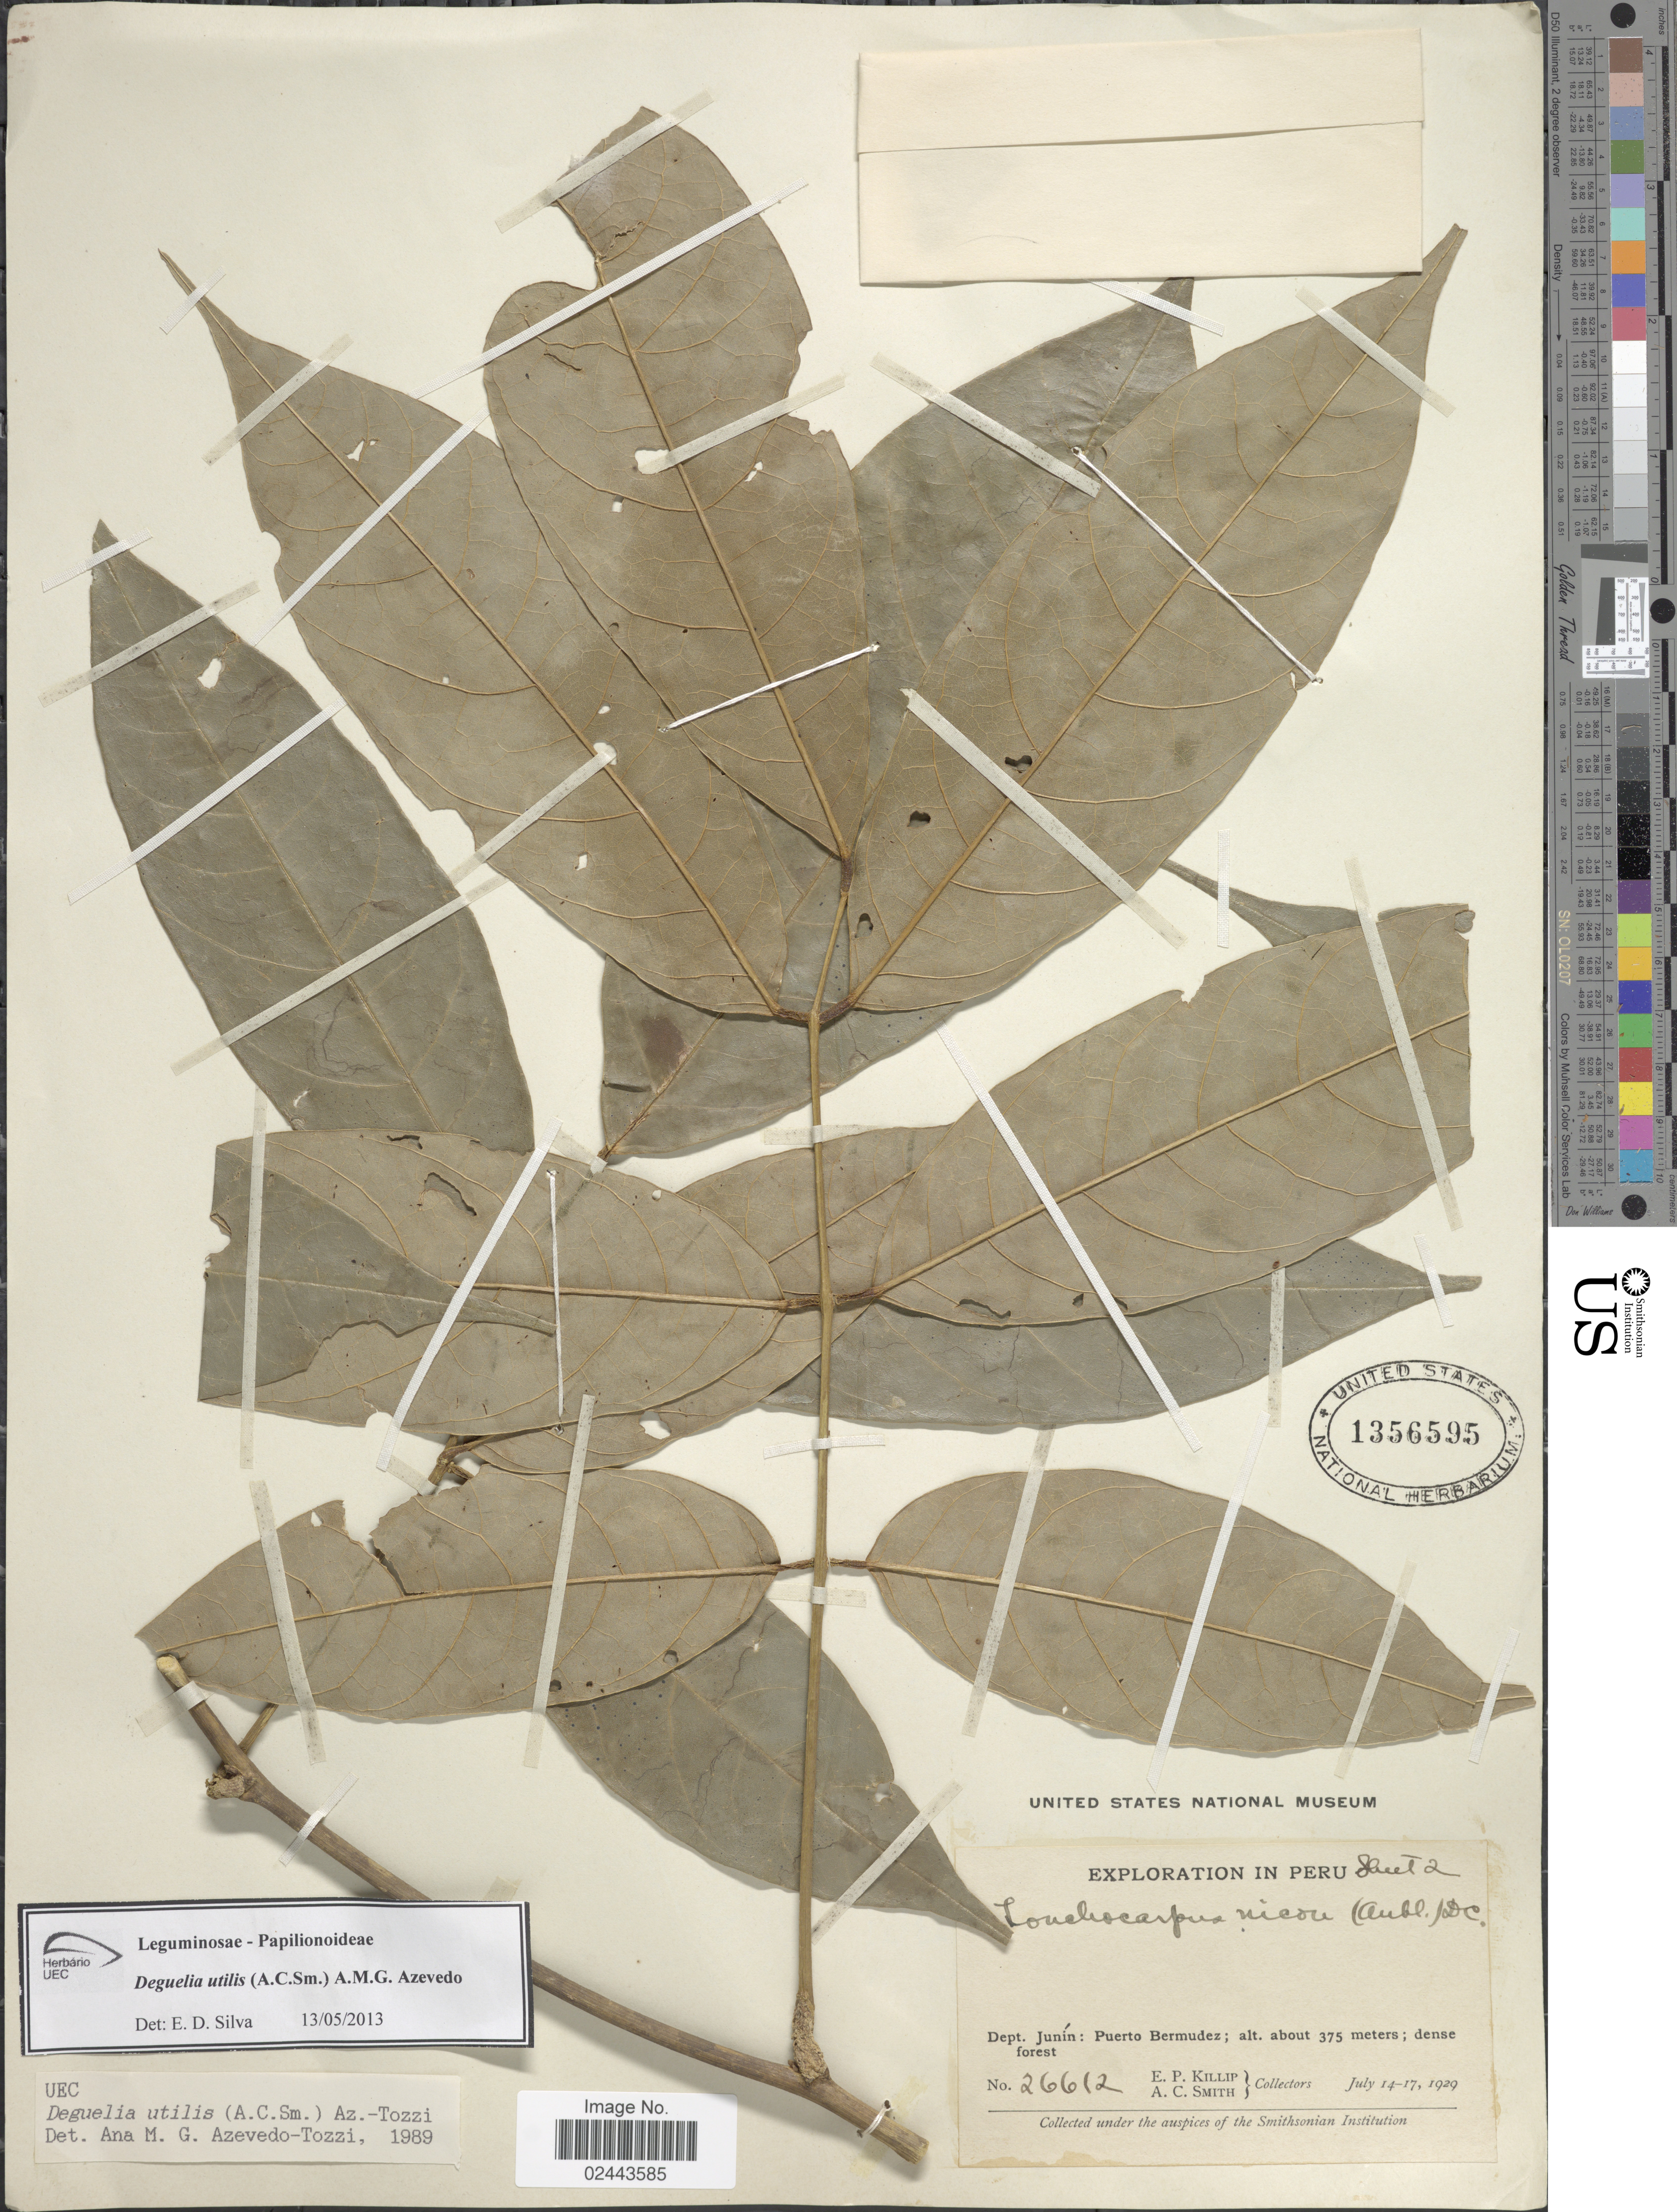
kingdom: Plantae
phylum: Tracheophyta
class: Magnoliopsida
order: Fabales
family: Fabaceae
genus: Deguelia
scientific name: Deguelia utilis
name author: (A.C. Sm.) A.M.G. Azevedo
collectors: E. P. Killip & A. C. Smith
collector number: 26612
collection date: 1929-07-14/1929-07-17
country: Peru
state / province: Junín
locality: Puerto Bermudez; dense forest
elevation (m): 375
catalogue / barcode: US 1356595